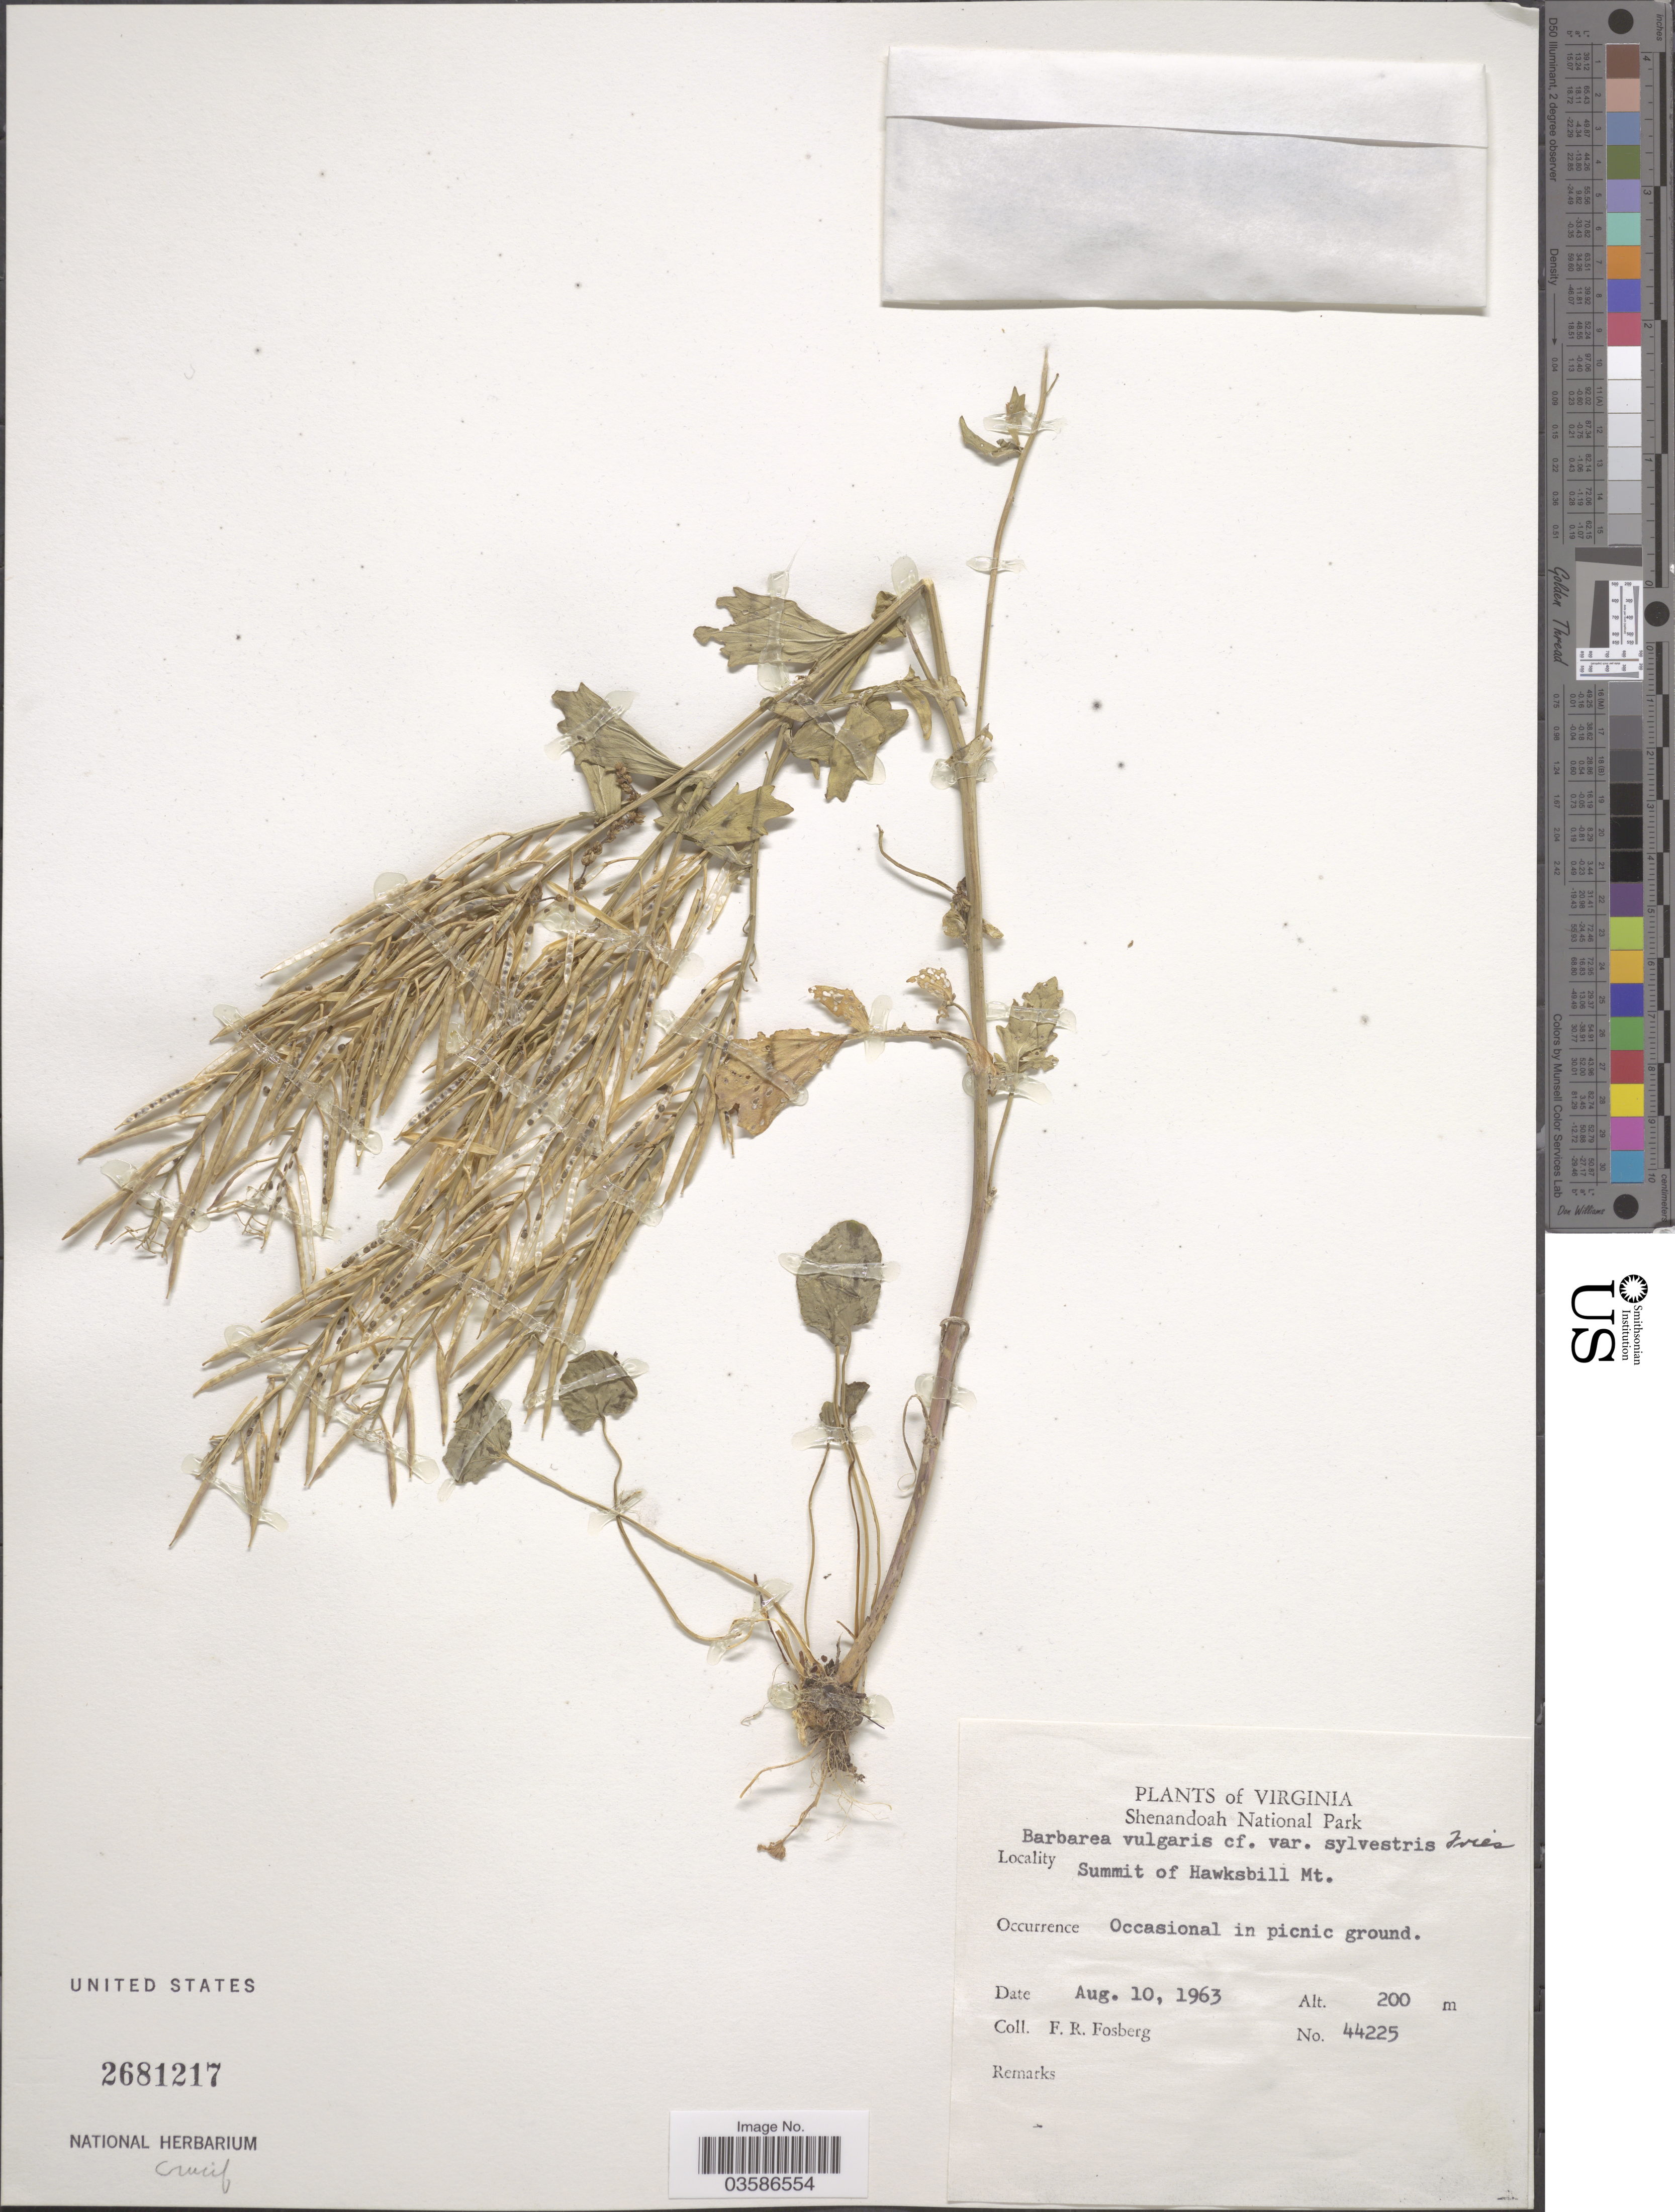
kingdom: Plantae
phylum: Tracheophyta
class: Magnoliopsida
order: Brassicales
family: Brassicaceae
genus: Barbarea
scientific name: Barbarea vulgaris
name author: W.T. Aiton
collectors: F. R. Fosberg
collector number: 44225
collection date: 1963-08-10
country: United States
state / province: Virginia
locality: Shenandoah National Park. Summit of Hawksbill Mt. Picnic ground.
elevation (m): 200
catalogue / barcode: US 2681217